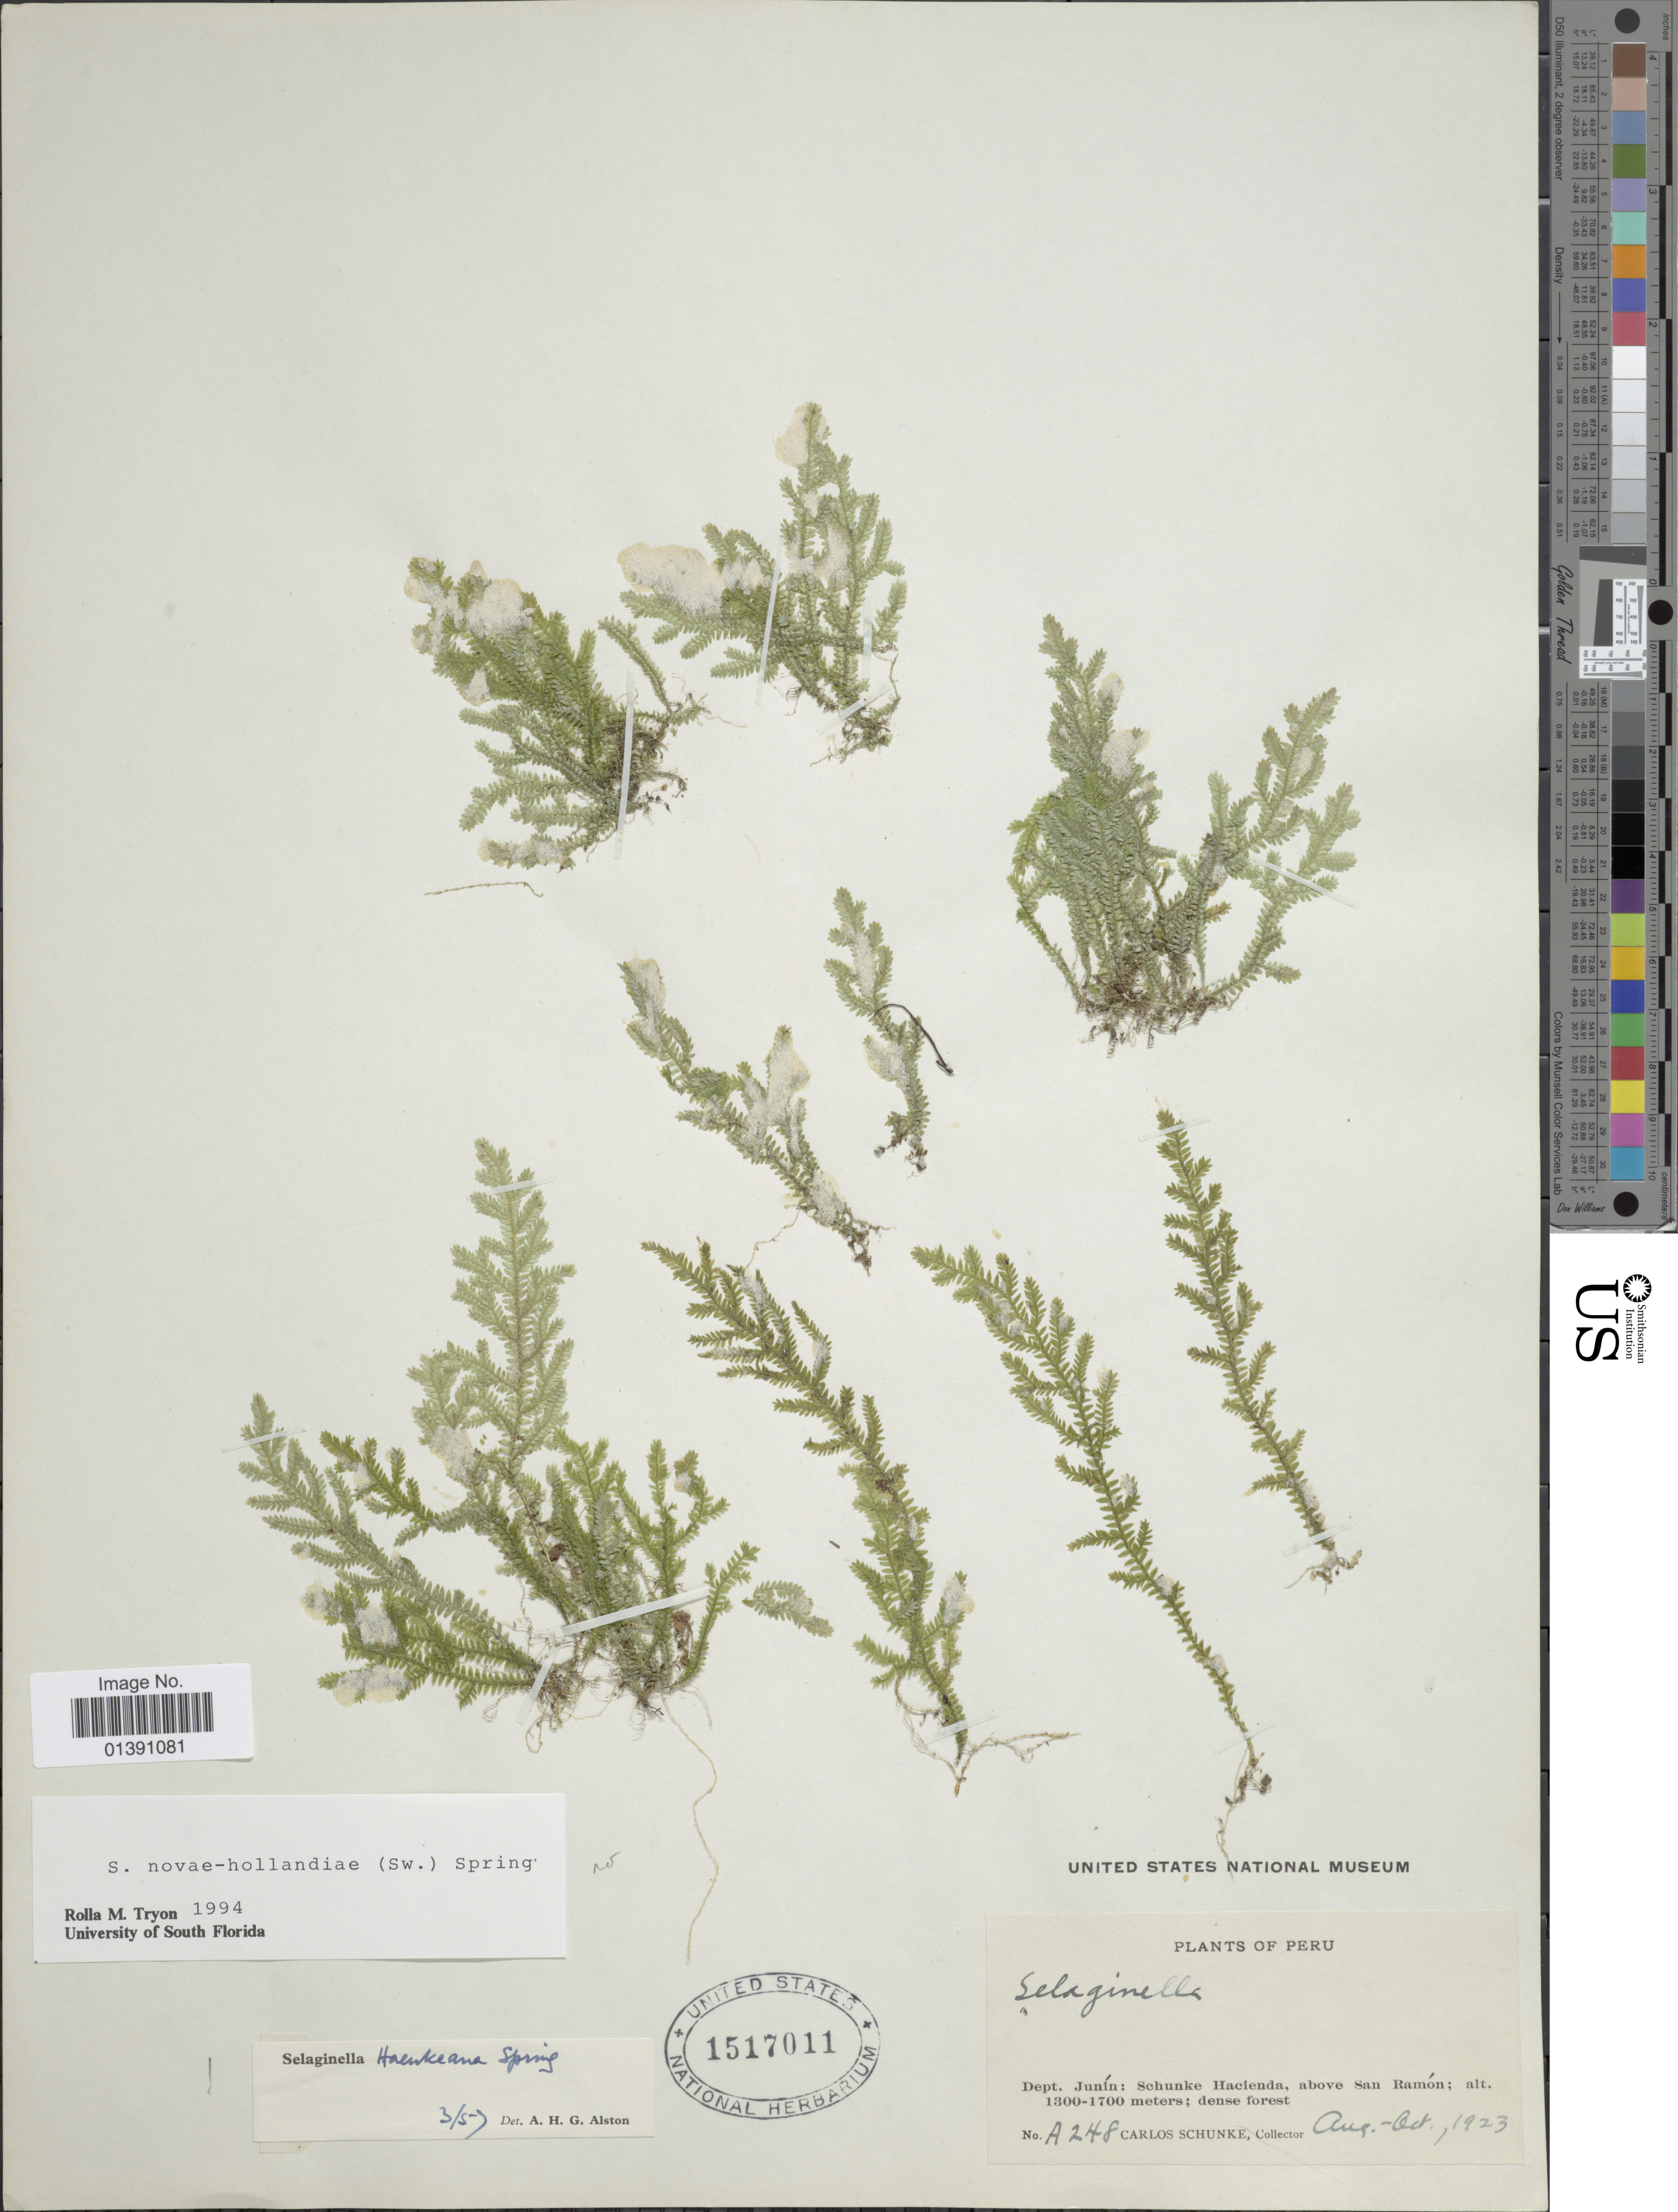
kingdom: Plantae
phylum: Tracheophyta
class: Lycopodiopsida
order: Selaginellales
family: Selaginellaceae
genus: Selaginella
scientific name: Selaginella haenkeana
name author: Spring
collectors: C. Schunke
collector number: A 248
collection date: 1923-08/1923-10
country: Peru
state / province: Junín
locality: Schunke Hacienda, above San Ramón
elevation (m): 1300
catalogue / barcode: US 1517011